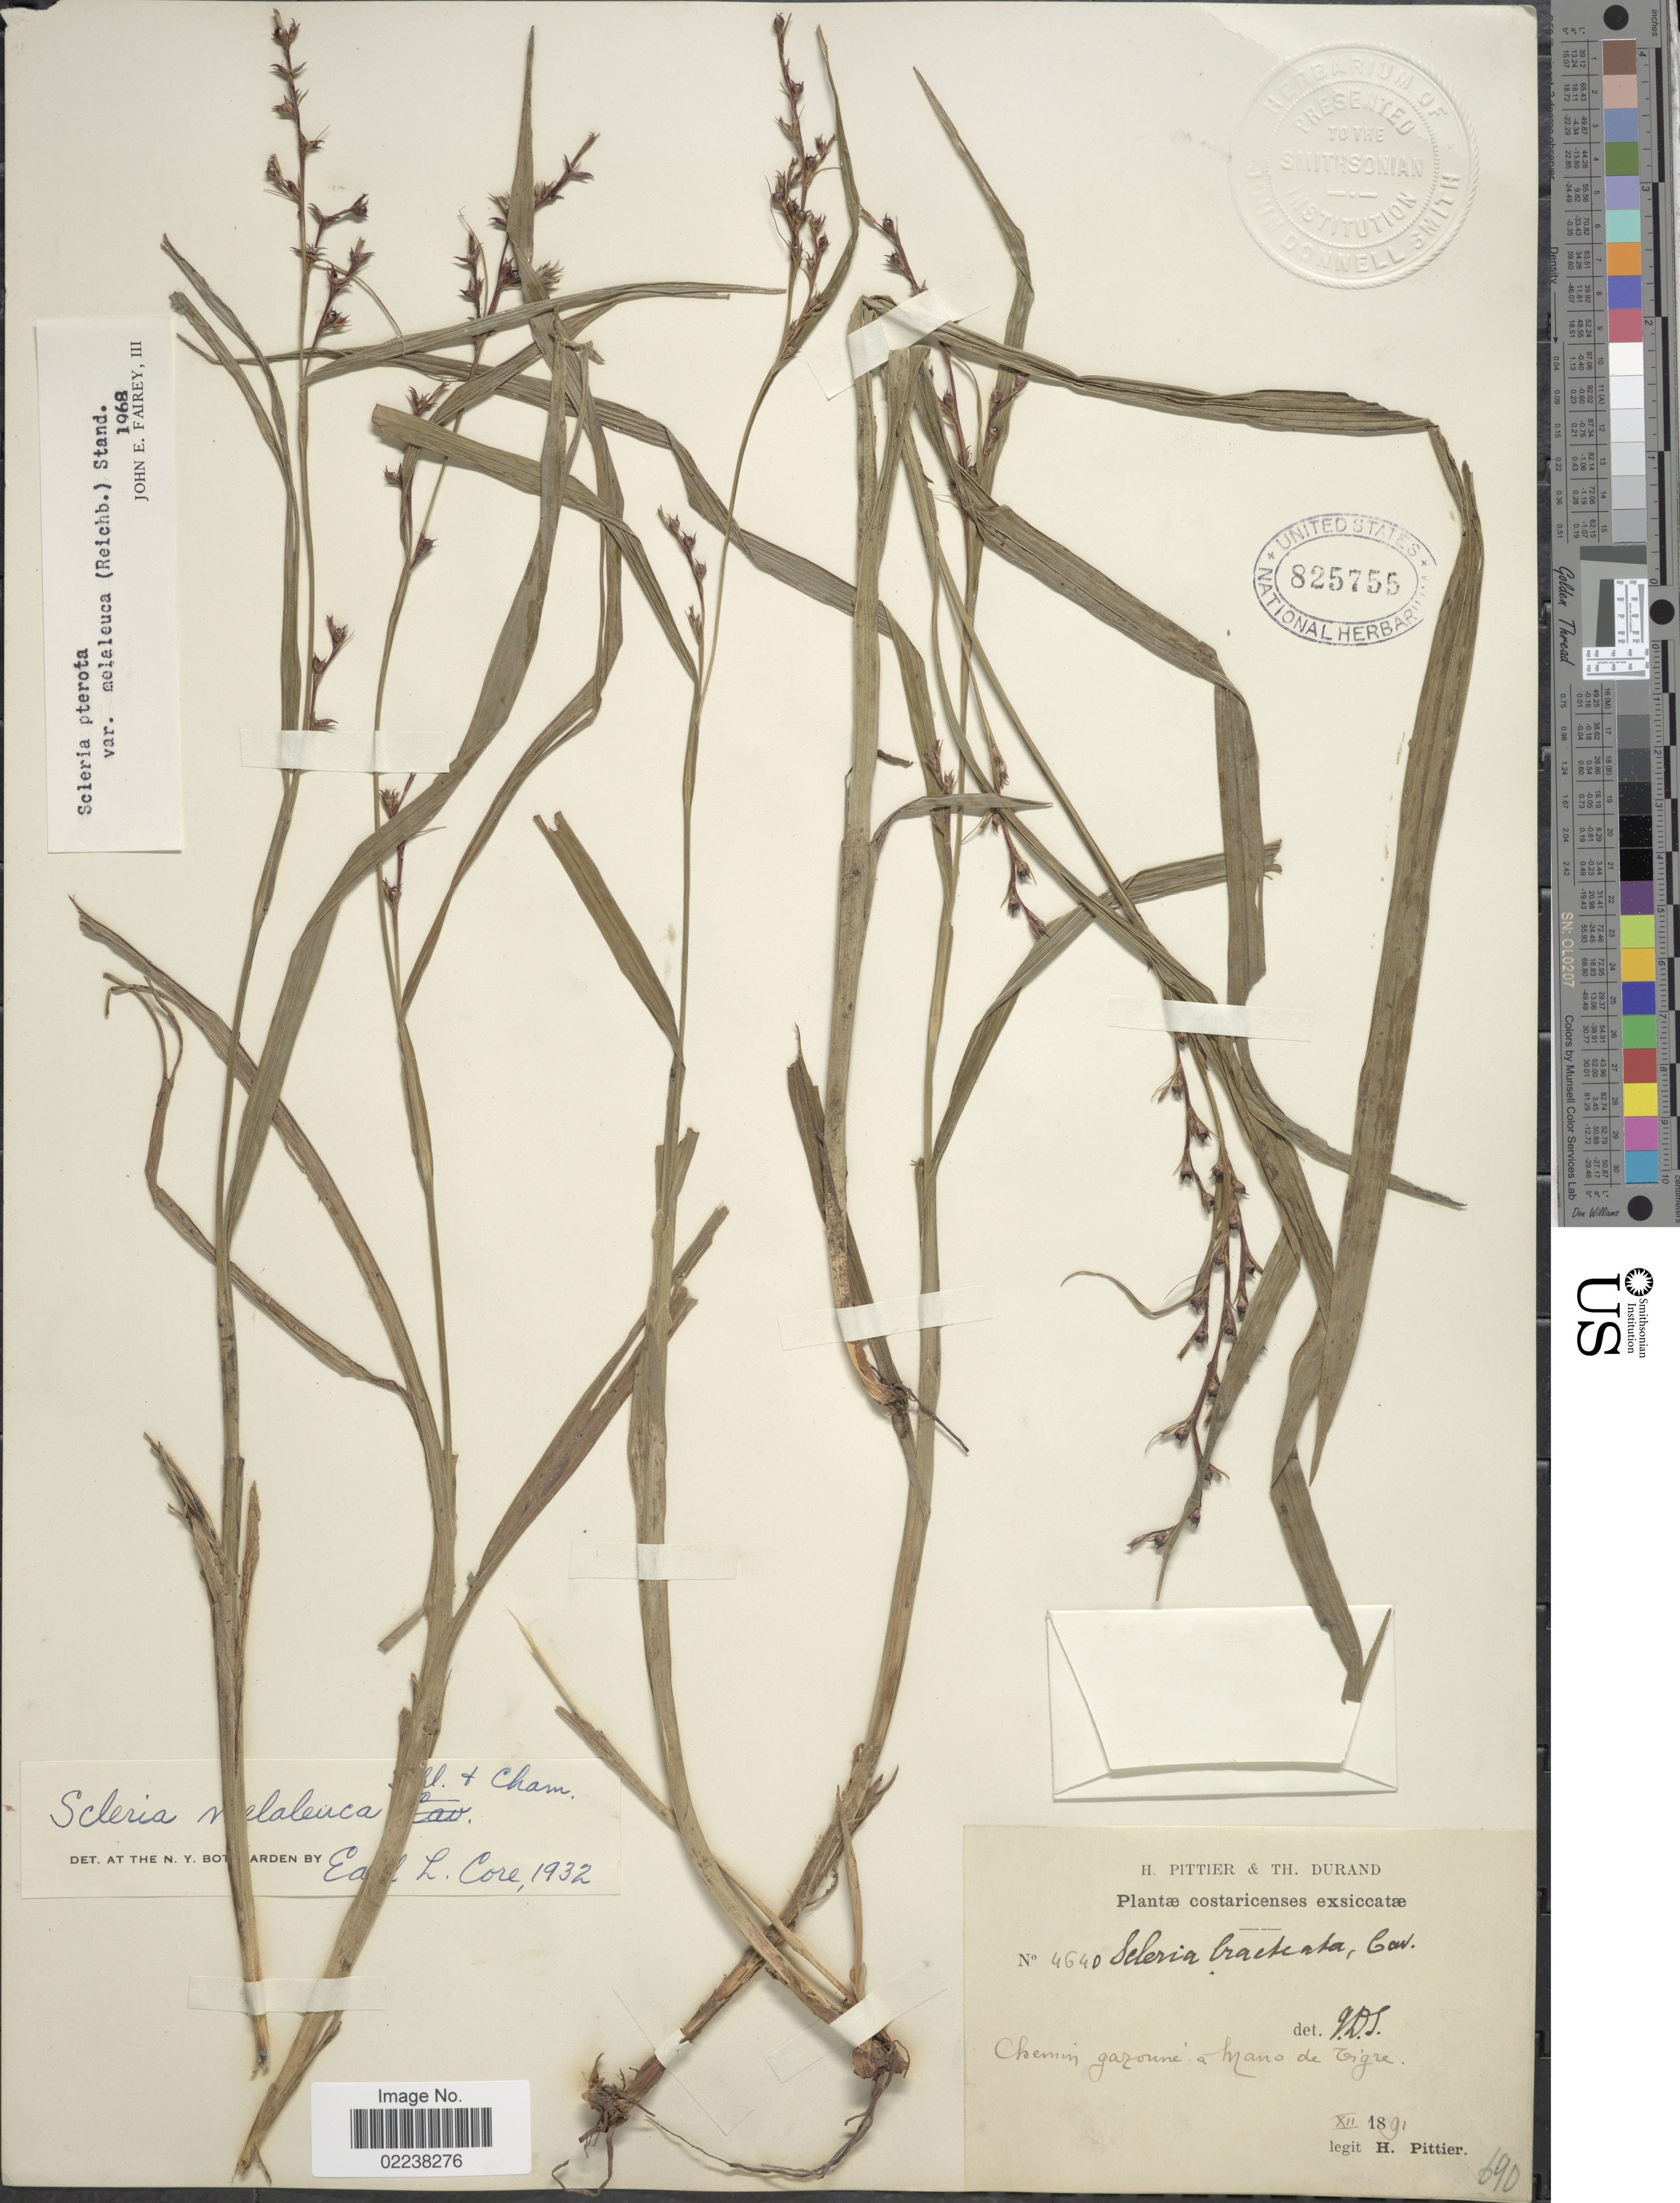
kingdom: Plantae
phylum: Tracheophyta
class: Liliopsida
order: Poales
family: Cyperaceae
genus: Scleria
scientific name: Scleria gaertneri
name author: Raddi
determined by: Strong, Mark T., (BOT), Smithsonian Institution - National Museum of Natural History (UNITED STATES)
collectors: H. F. Pittier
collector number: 4640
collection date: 1891-12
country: Costa Rica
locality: Chemin garoune a Mano de Tigre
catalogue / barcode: US 825755